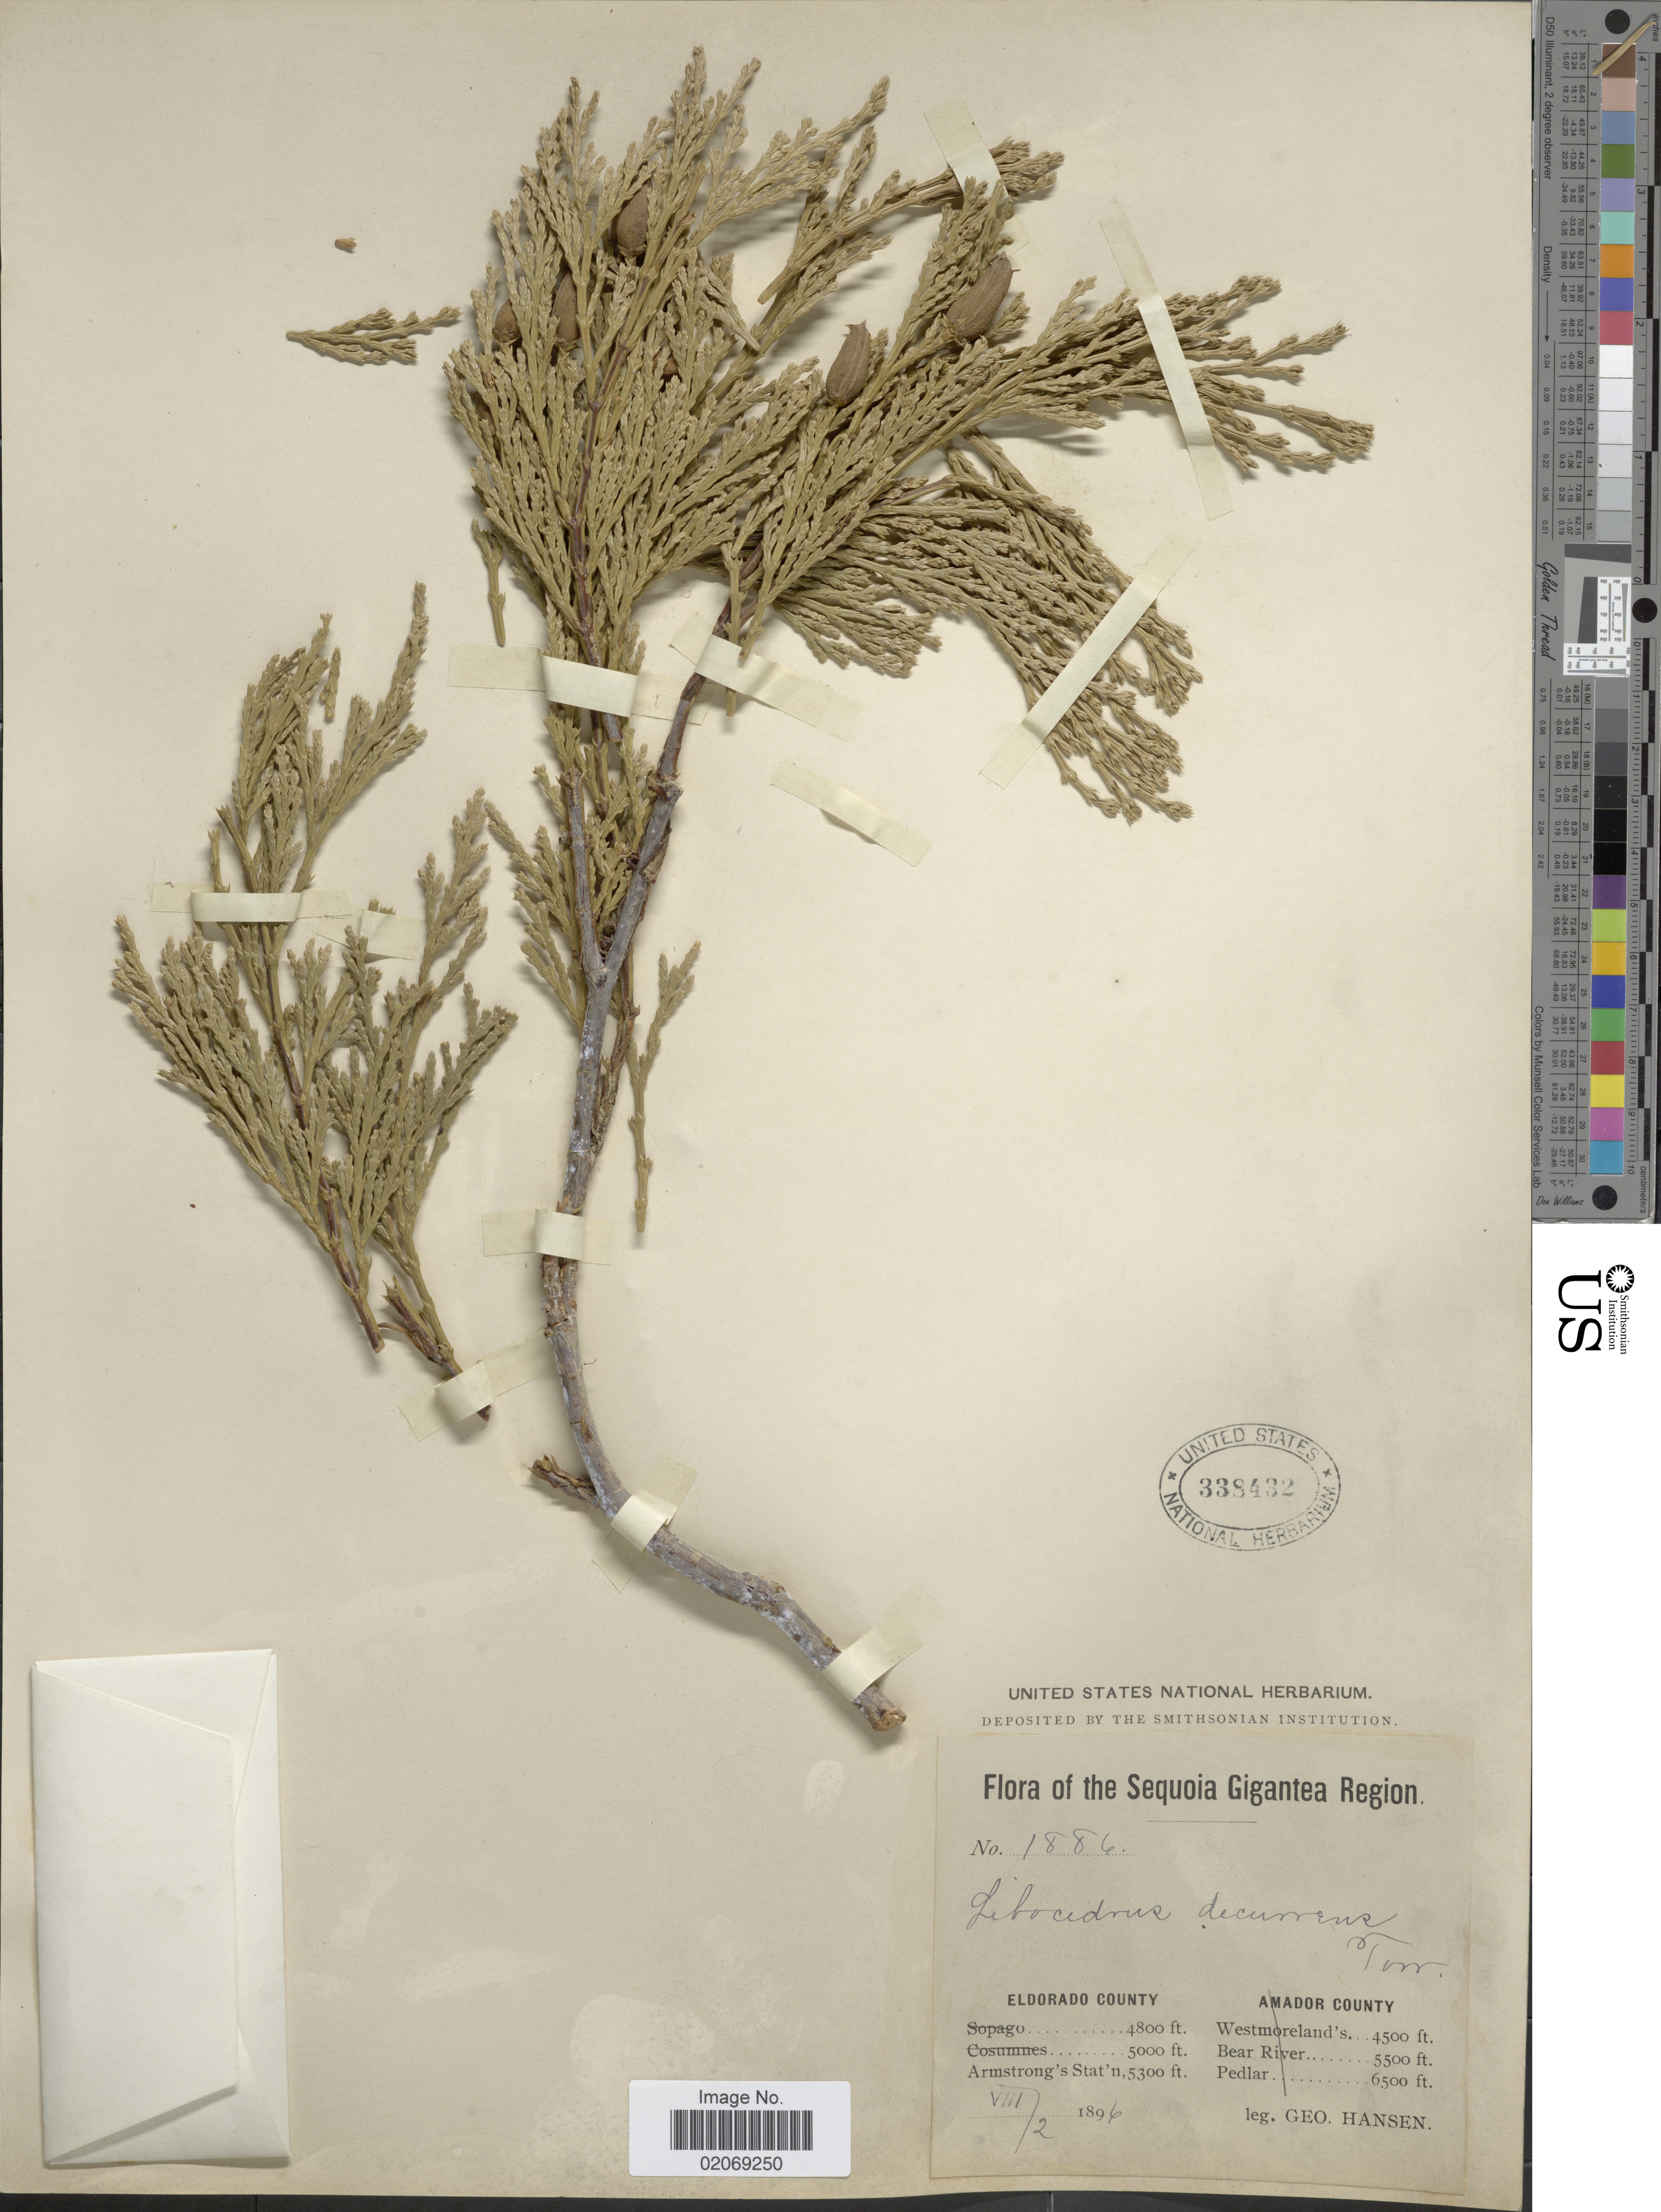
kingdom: Plantae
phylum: Tracheophyta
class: Pinopsida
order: Pinales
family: Cupressaceae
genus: Libocedrus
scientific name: Libocedrus decurrens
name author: Torr.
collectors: G. Hansen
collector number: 1886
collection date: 1896-08-02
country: United States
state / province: California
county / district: El Dorado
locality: Sequoia Gigantea Region, Eldorado County, Armstrong's Stat'n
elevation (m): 1615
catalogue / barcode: US 338432